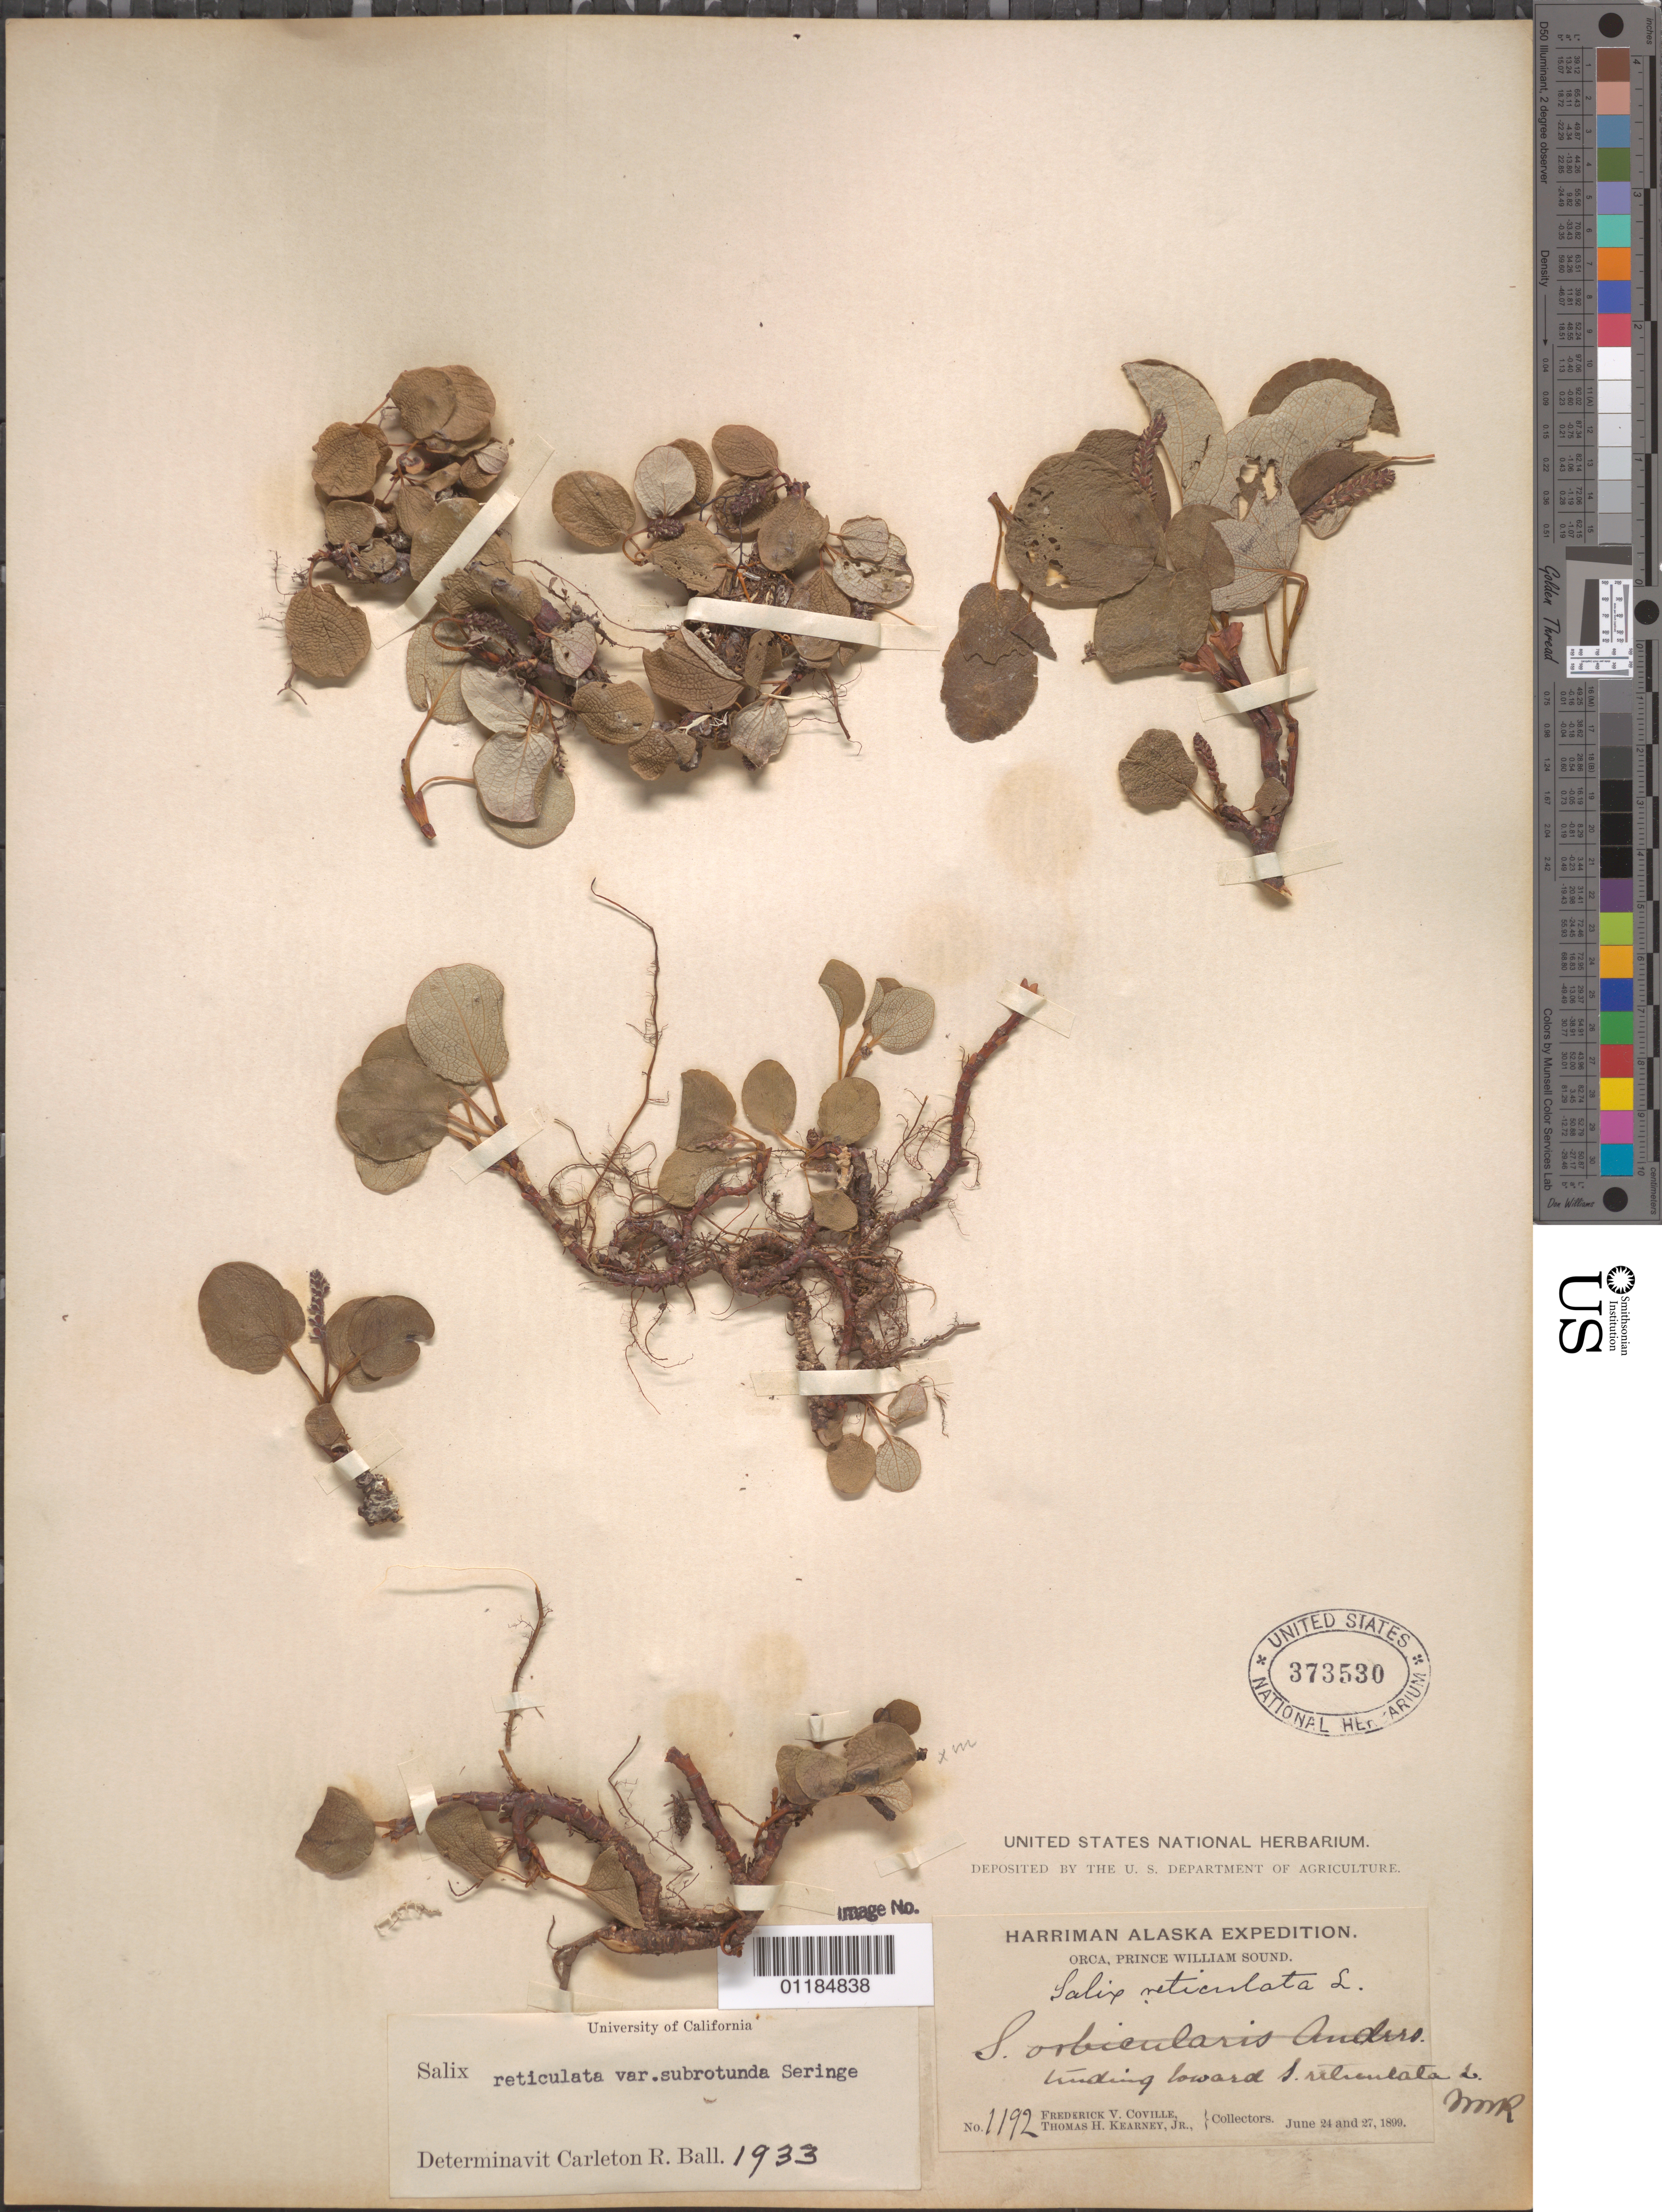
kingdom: Plantae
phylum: Tracheophyta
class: Magnoliopsida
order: Malpighiales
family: Salicaceae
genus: Salix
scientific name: Salix reticulata var. subrotunda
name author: Ser.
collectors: F. V. Coville & T. H. Kearney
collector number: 1192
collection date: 1899-06-24,1899-06-27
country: United States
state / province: Alaska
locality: Orca, Prince William Sound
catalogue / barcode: US 373530